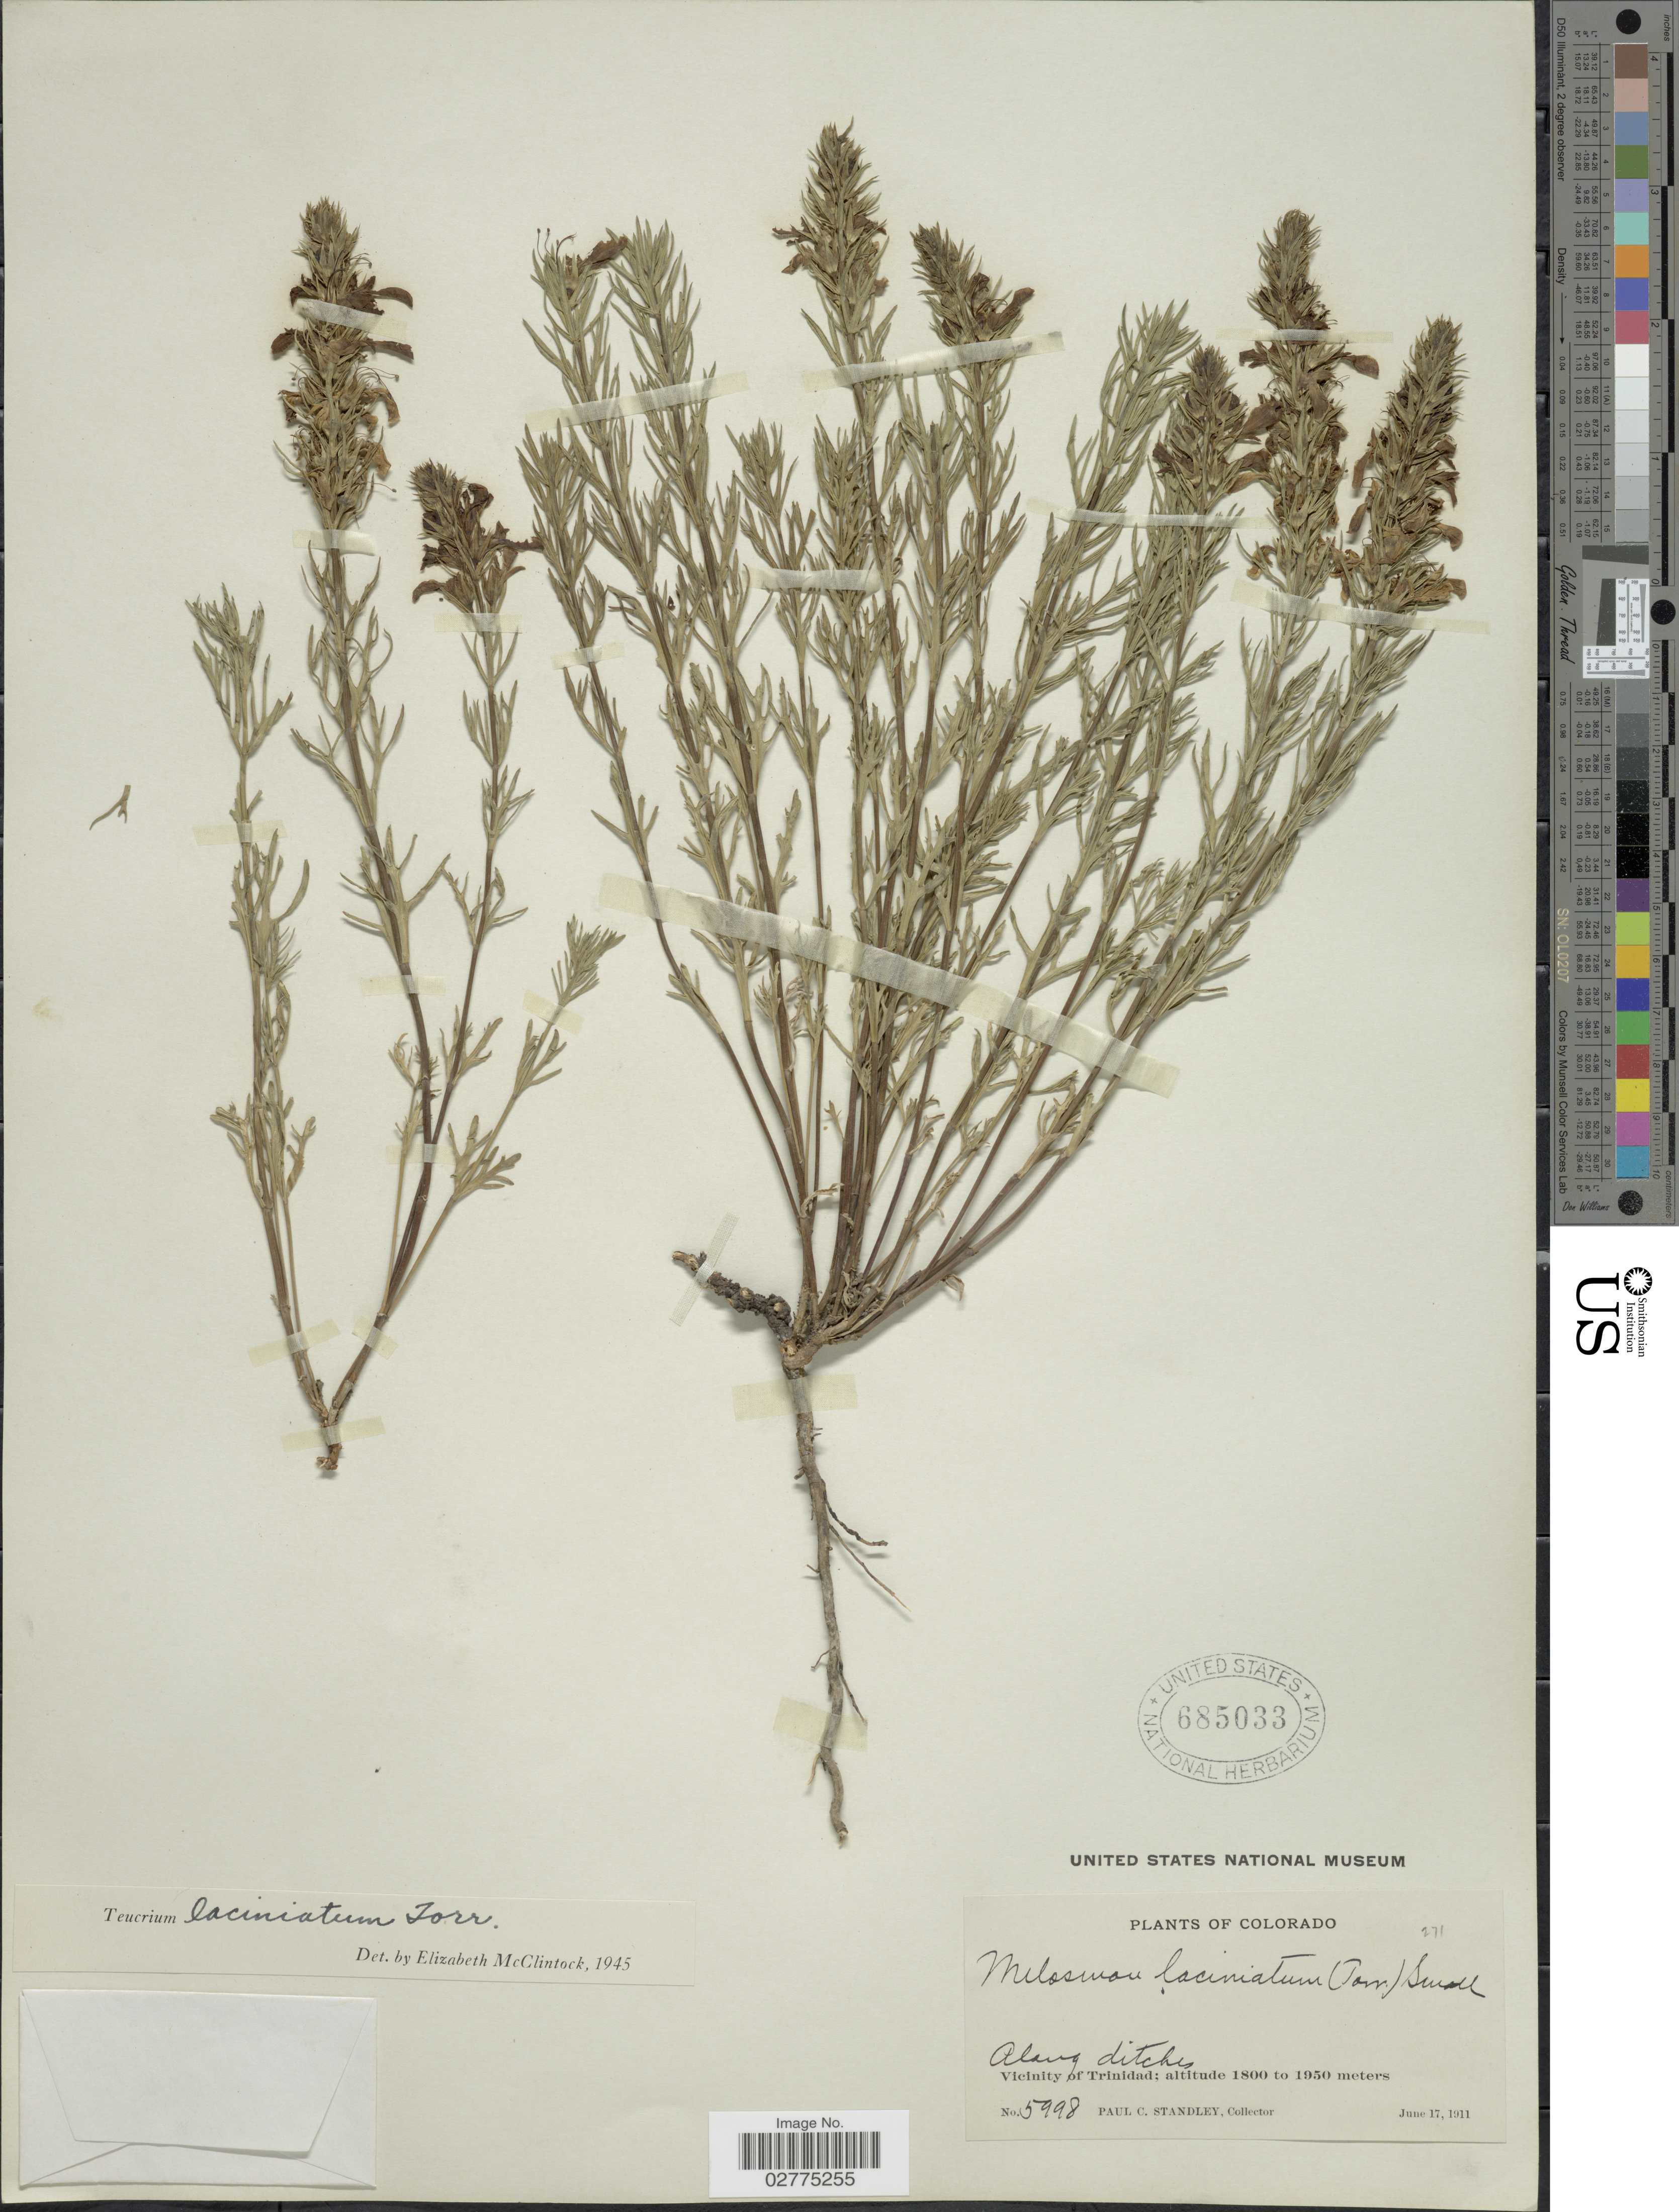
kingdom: Plantae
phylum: Tracheophyta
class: Magnoliopsida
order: Lamiales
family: Lamiaceae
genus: Teucrium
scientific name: Teucrium laciniatum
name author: Torr.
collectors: P. C. Standley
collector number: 5998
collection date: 1911-06-17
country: United States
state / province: Colorado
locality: Along ditches, Vicinity of Trinidad.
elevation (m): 1800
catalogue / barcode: US 6885033